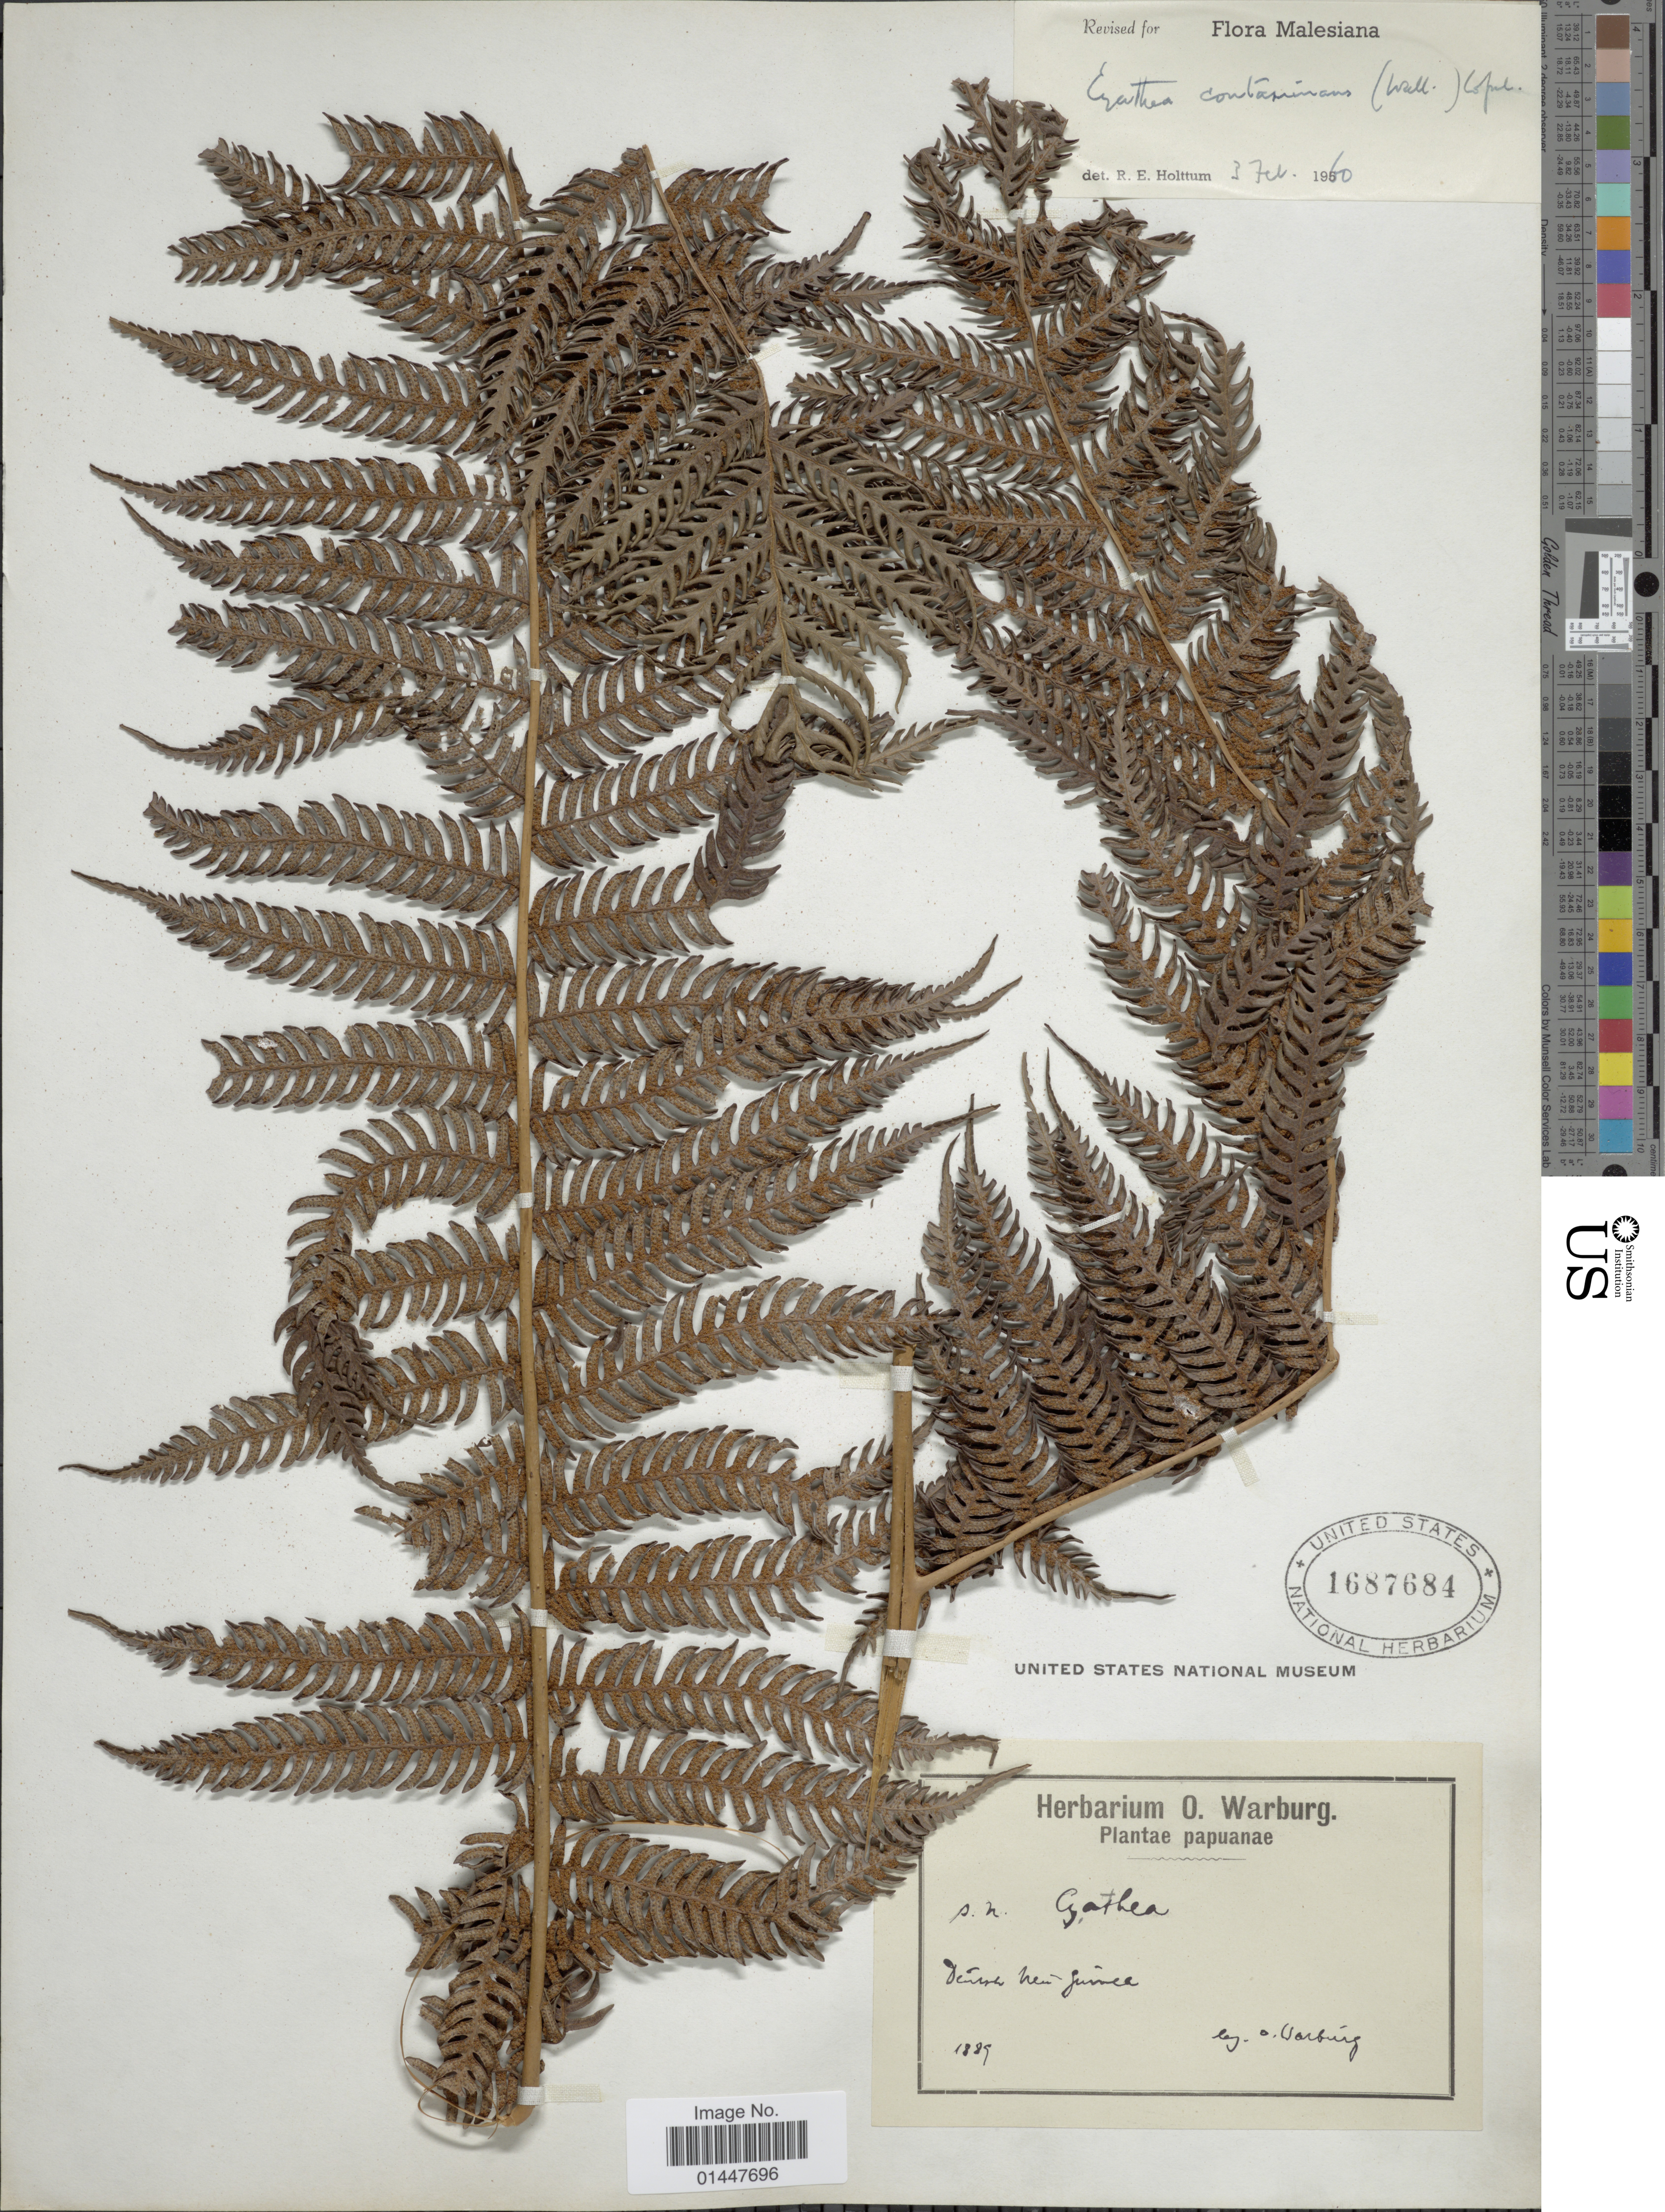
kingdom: Plantae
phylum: Tracheophyta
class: Polypodiopsida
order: Cyatheales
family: Cyatheaceae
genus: Sphaeropteris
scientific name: Sphaeropteris glauca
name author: (Blume) R.M. Tryon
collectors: O. Warburg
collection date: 1889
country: Papua New Guinea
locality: Denise [interpreted] , New Guinea.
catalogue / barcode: US 1687684